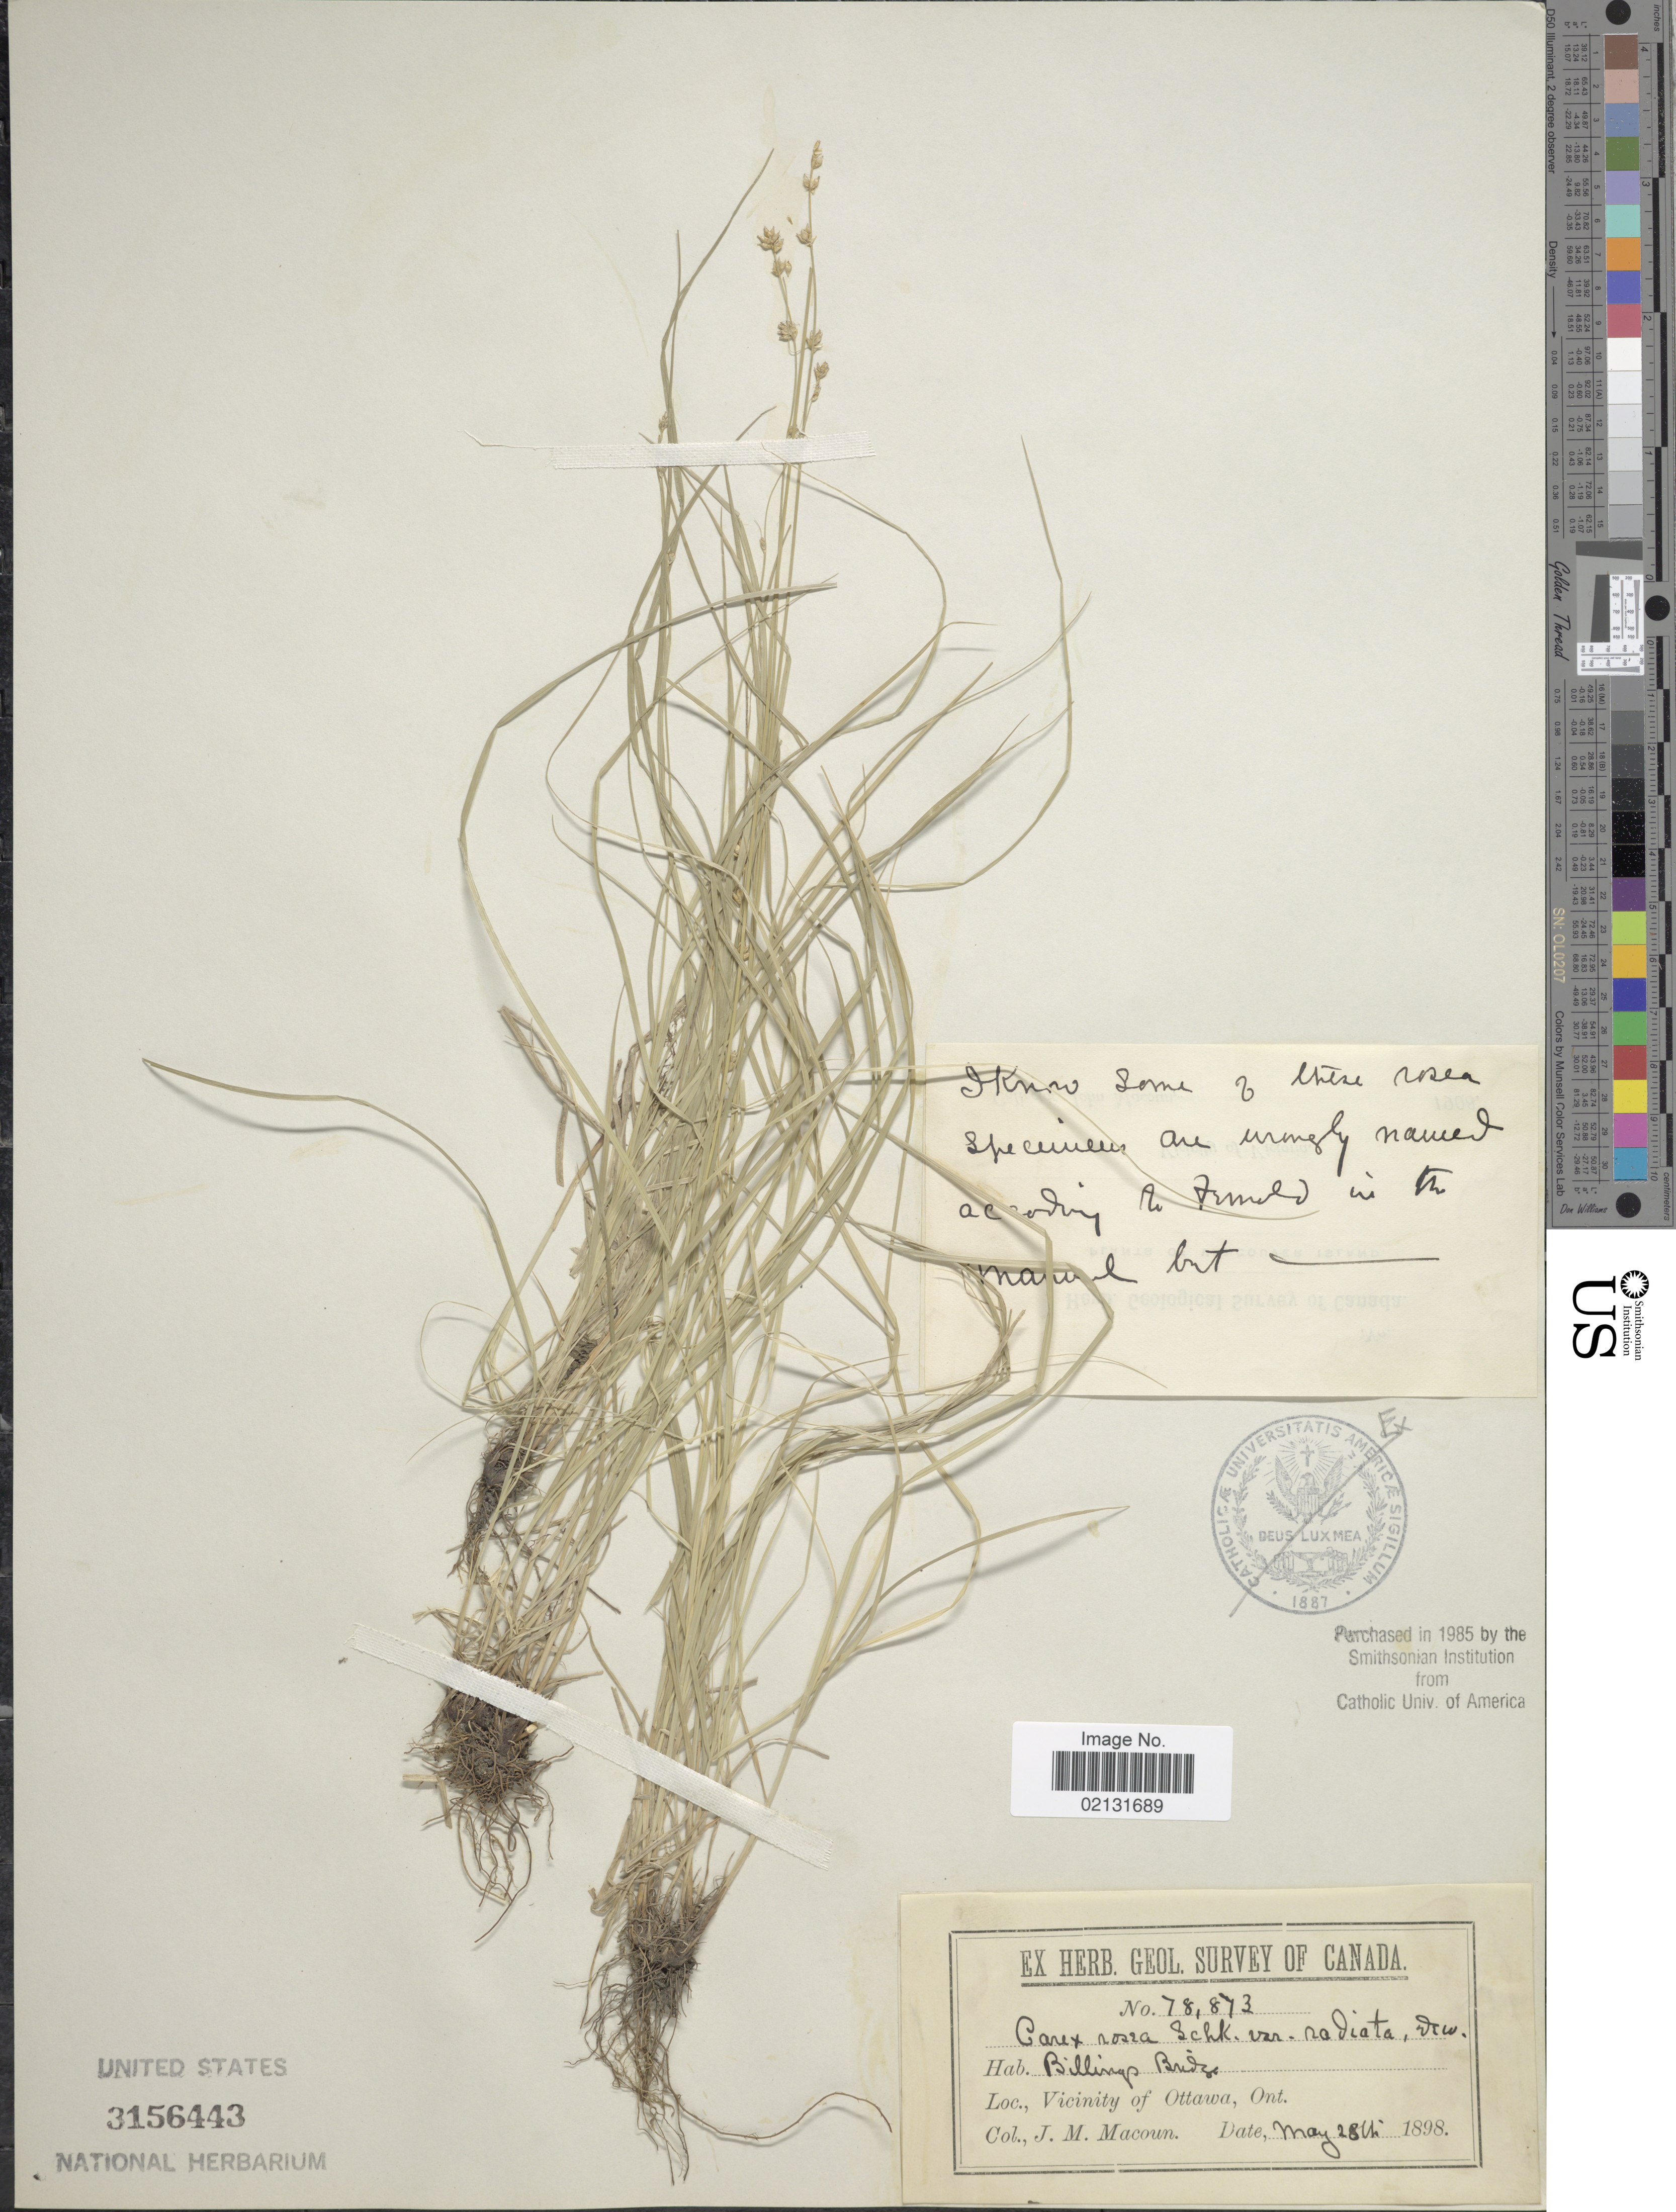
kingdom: Plantae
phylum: Tracheophyta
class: Liliopsida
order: Poales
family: Cyperaceae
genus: Carex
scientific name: Carex rosea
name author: Willd.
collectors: J. M. Macoun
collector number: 78873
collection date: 1898-05-28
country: Canada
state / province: Ontario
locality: Billings Bridge, Vicinity of Ottawa.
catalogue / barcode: US 3156443